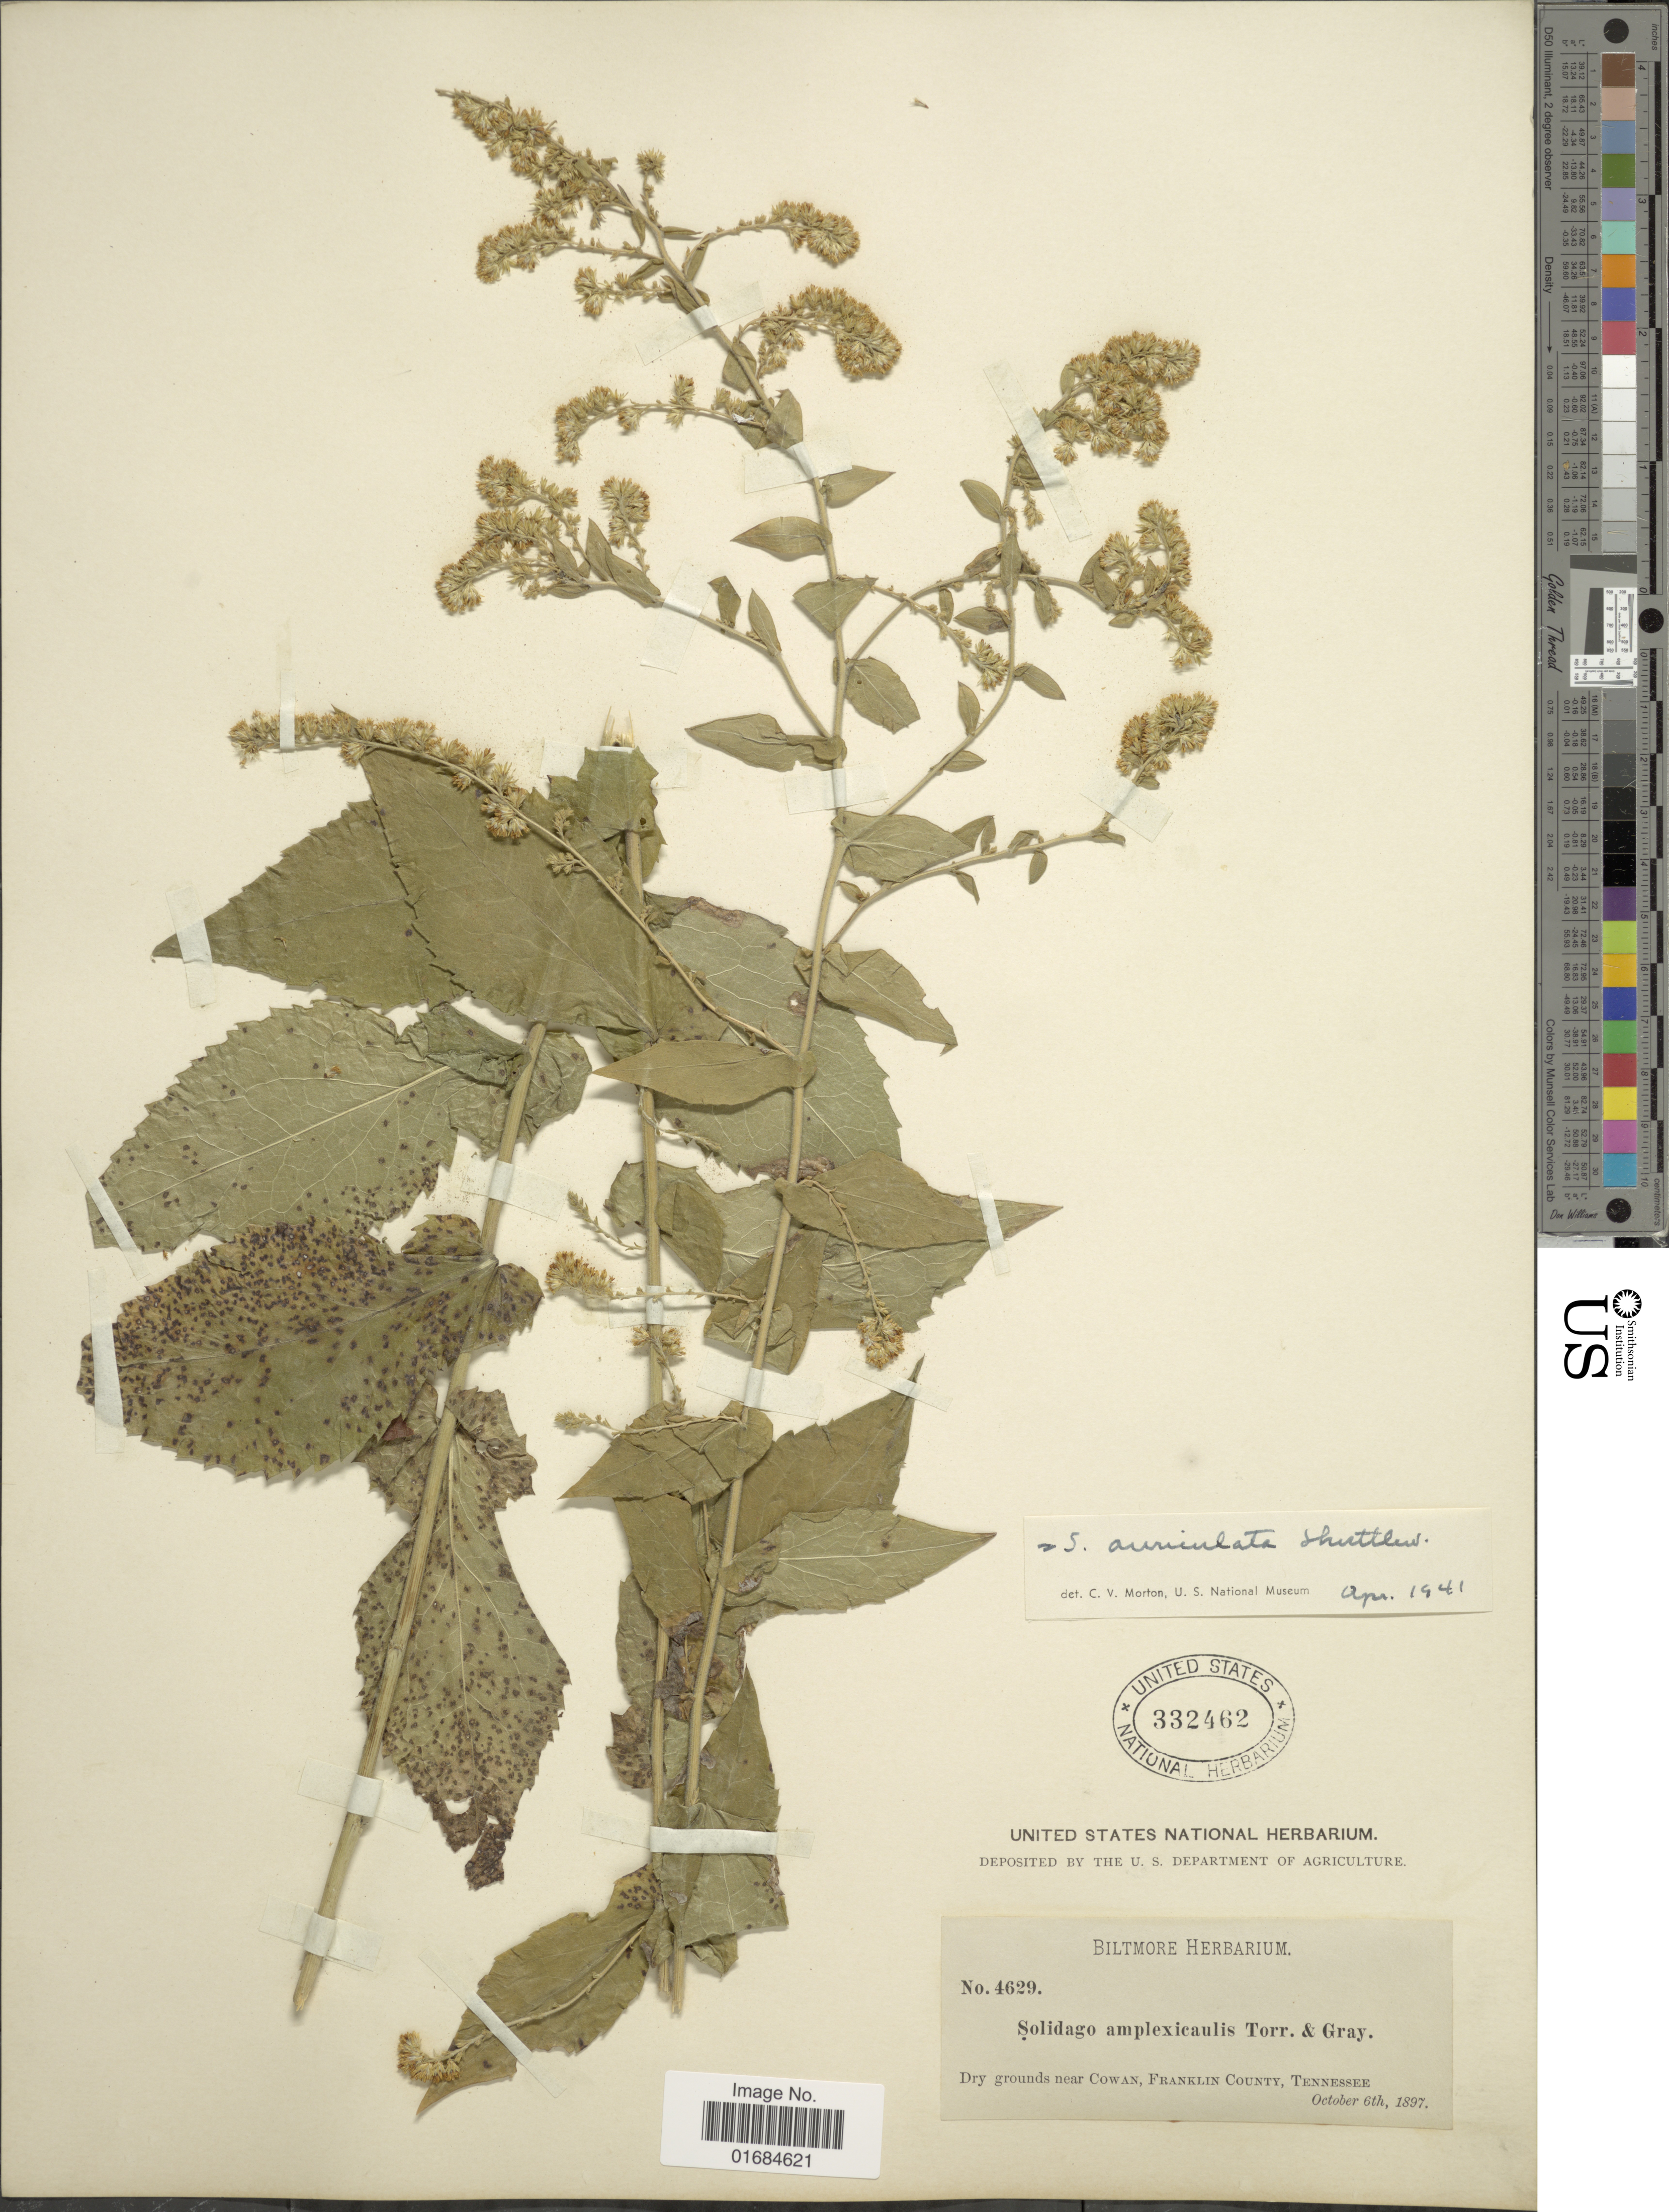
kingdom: Plantae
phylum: Tracheophyta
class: Magnoliopsida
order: Asterales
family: Asteraceae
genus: Solidago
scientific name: Solidago auriculata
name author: Shuttlew. ex S.F. Blake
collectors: ex herb. Biltmore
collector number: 4629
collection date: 1897-10-06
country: United States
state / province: Tennessee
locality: Dry grounds near Cowan, Franklin County.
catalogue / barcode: US 332462